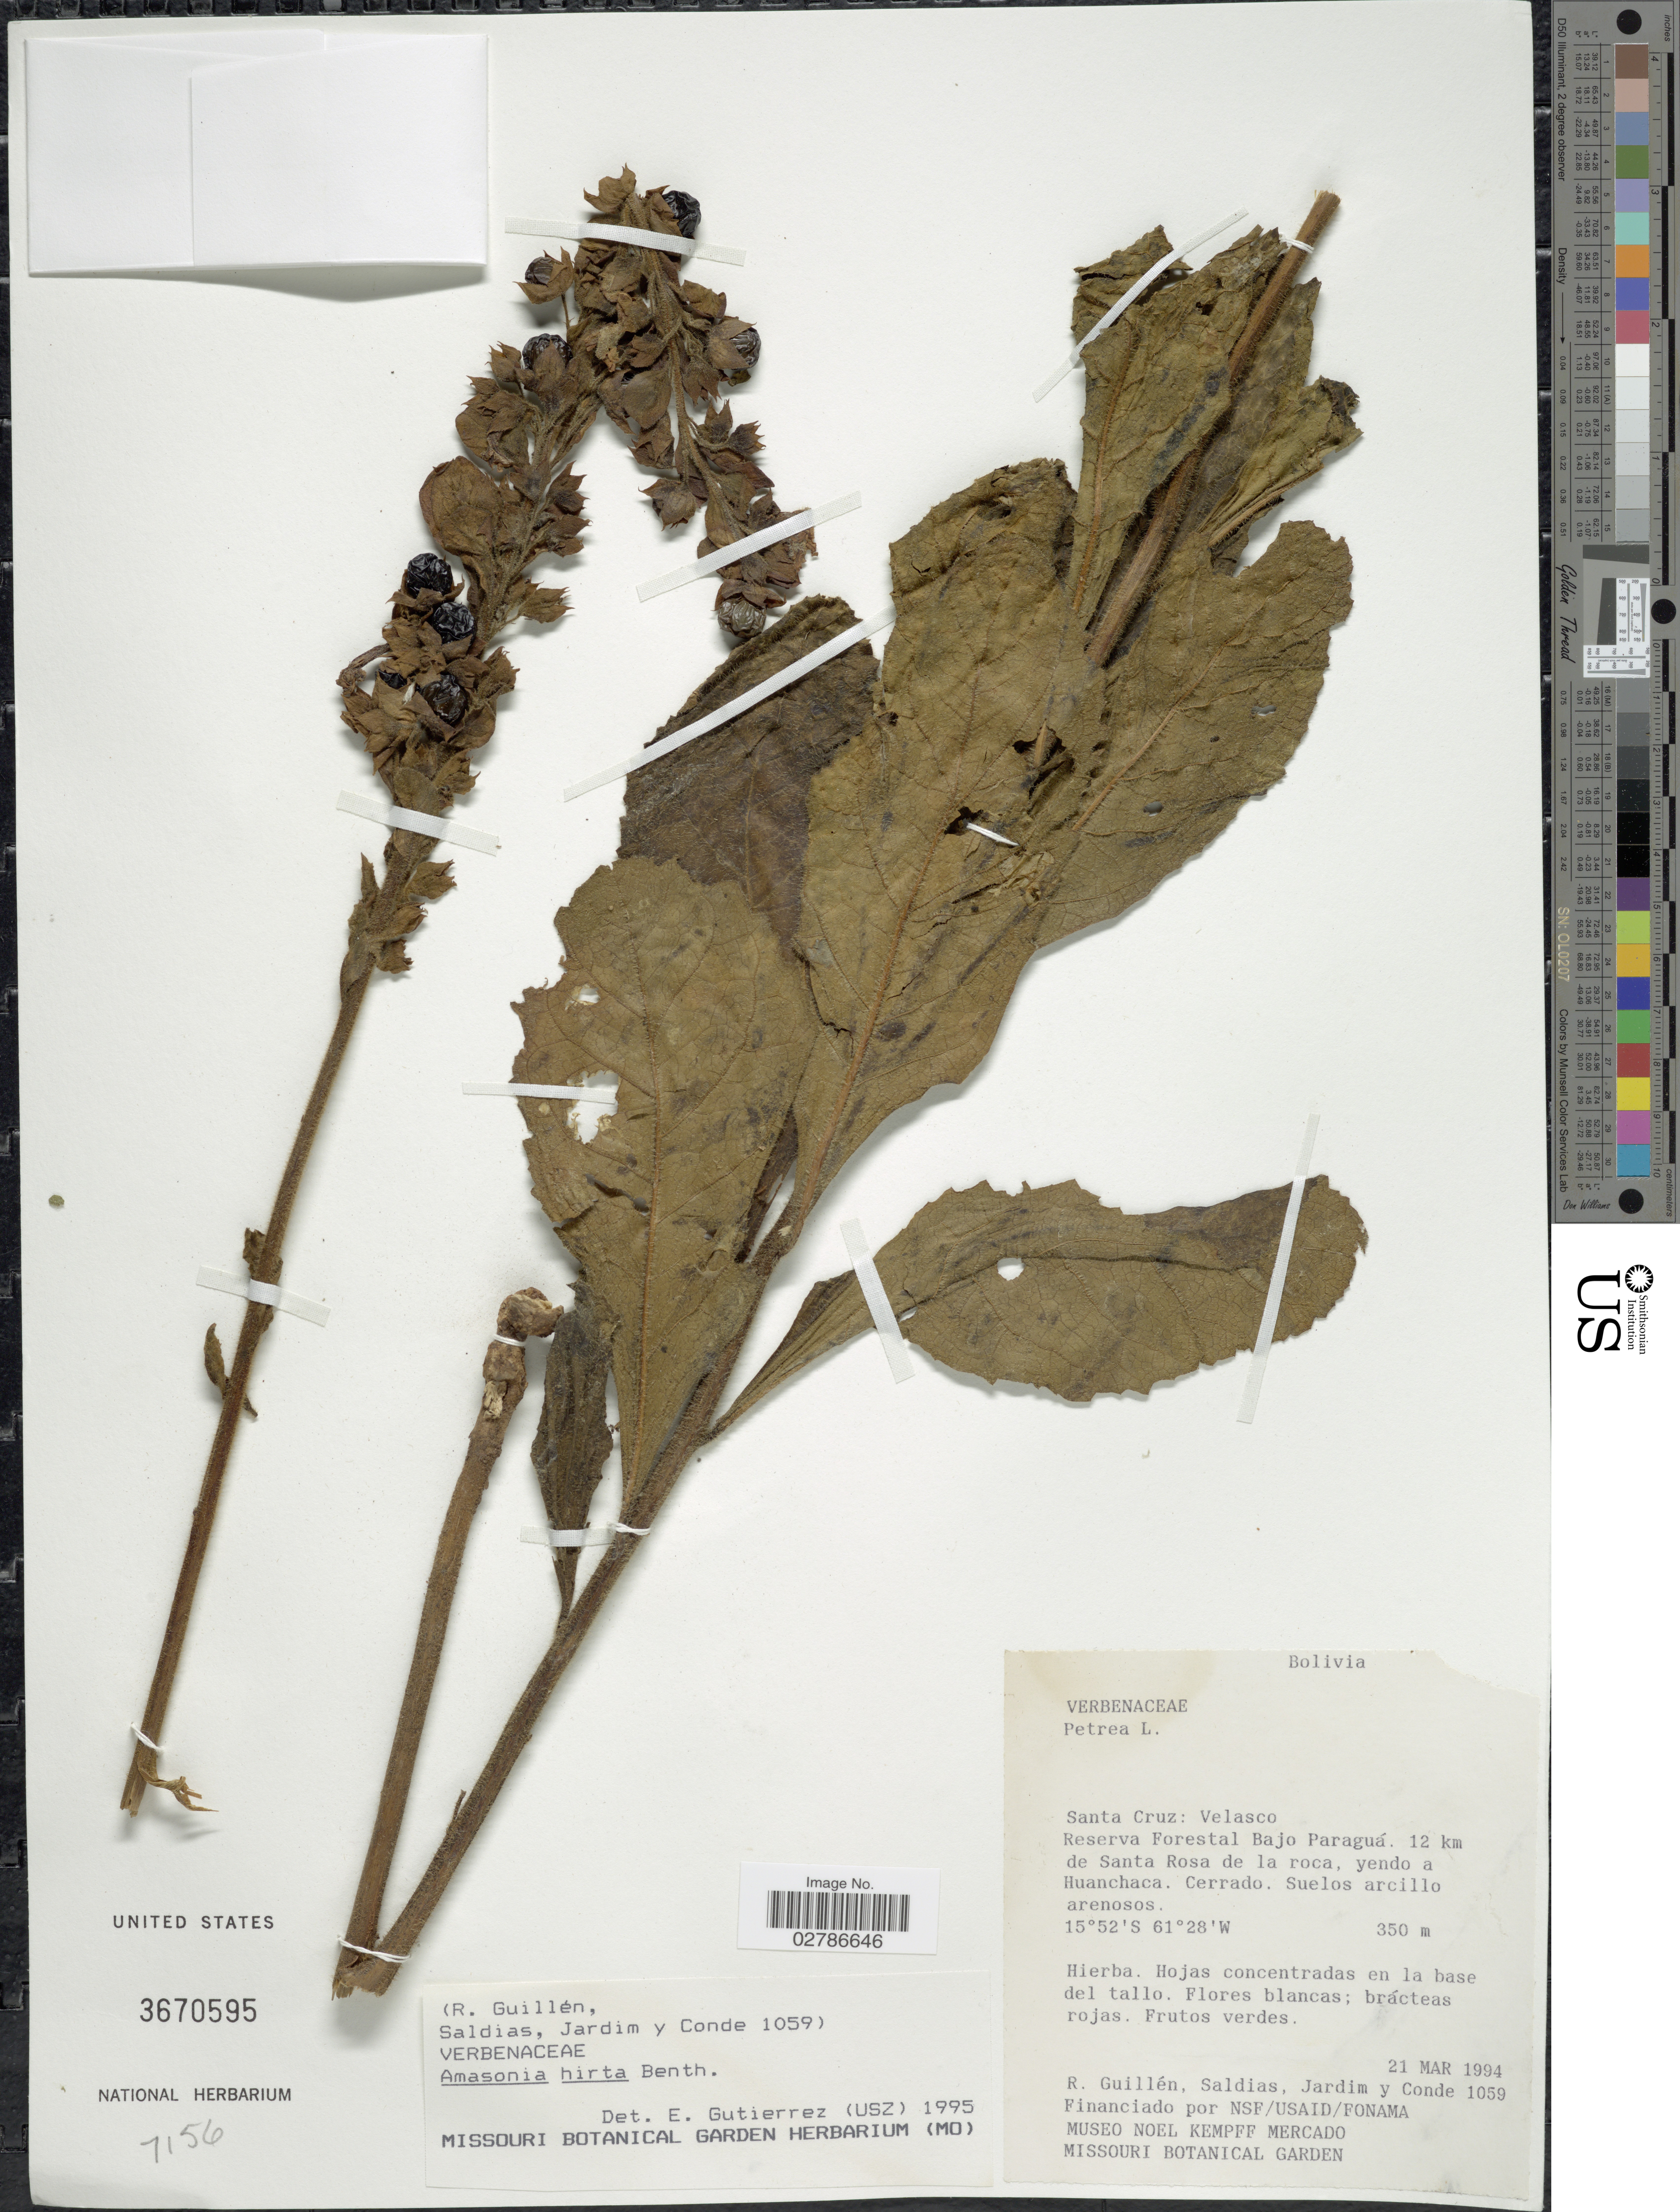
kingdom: Plantae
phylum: Tracheophyta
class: Magnoliopsida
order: Lamiales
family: Lamiaceae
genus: Amasonia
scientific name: Amasonia hirta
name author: Benth.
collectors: R. Guillen, -. Saldias, Jardim, -- & Conde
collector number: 1059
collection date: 1994-03-21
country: Bolivia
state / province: Santa Cruz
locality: Velasco. Reserva Forestal Bajo Paraguá. 12 km de Santa Rosa de la roca, yendo a Huanchaca. Cerrado.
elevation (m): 350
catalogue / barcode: US 3670595